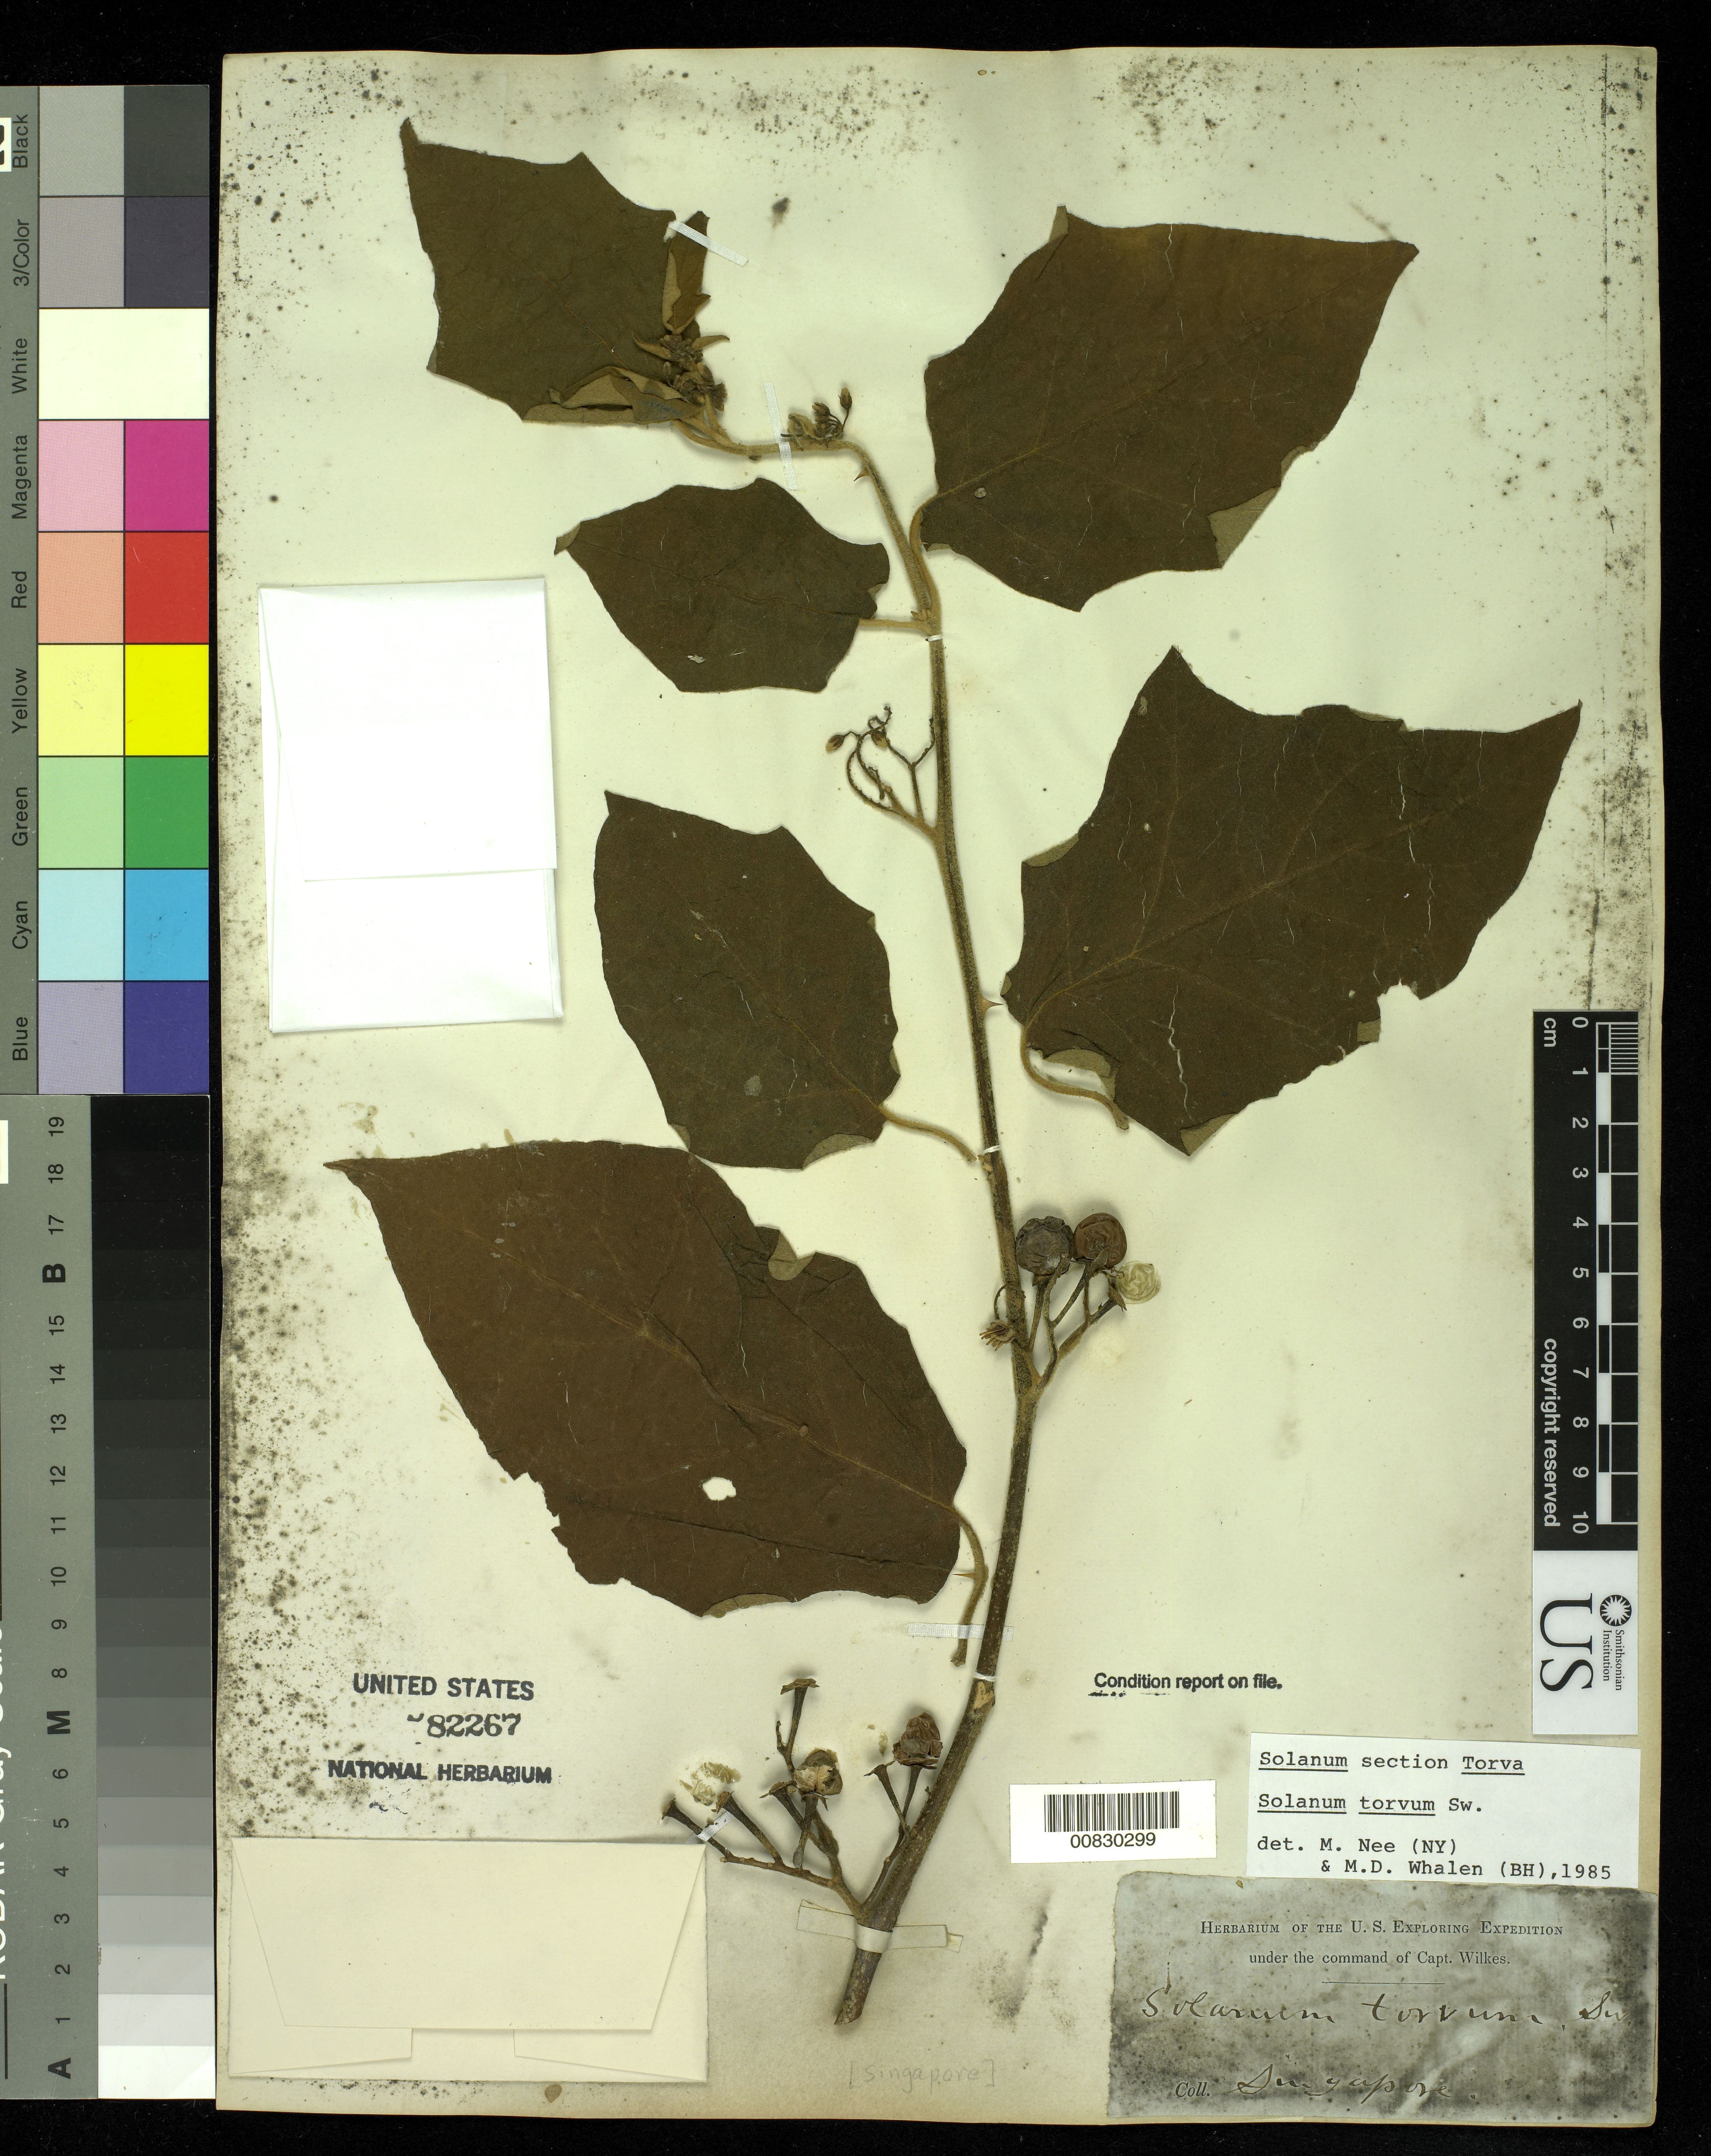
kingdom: Plantae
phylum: Tracheophyta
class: Magnoliopsida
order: Solanales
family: Solanaceae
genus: Solanum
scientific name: Solanum torvum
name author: Sw.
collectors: Wilkes Explor. Exped.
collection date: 1838/1842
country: Singapore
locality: Singapore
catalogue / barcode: US 82267